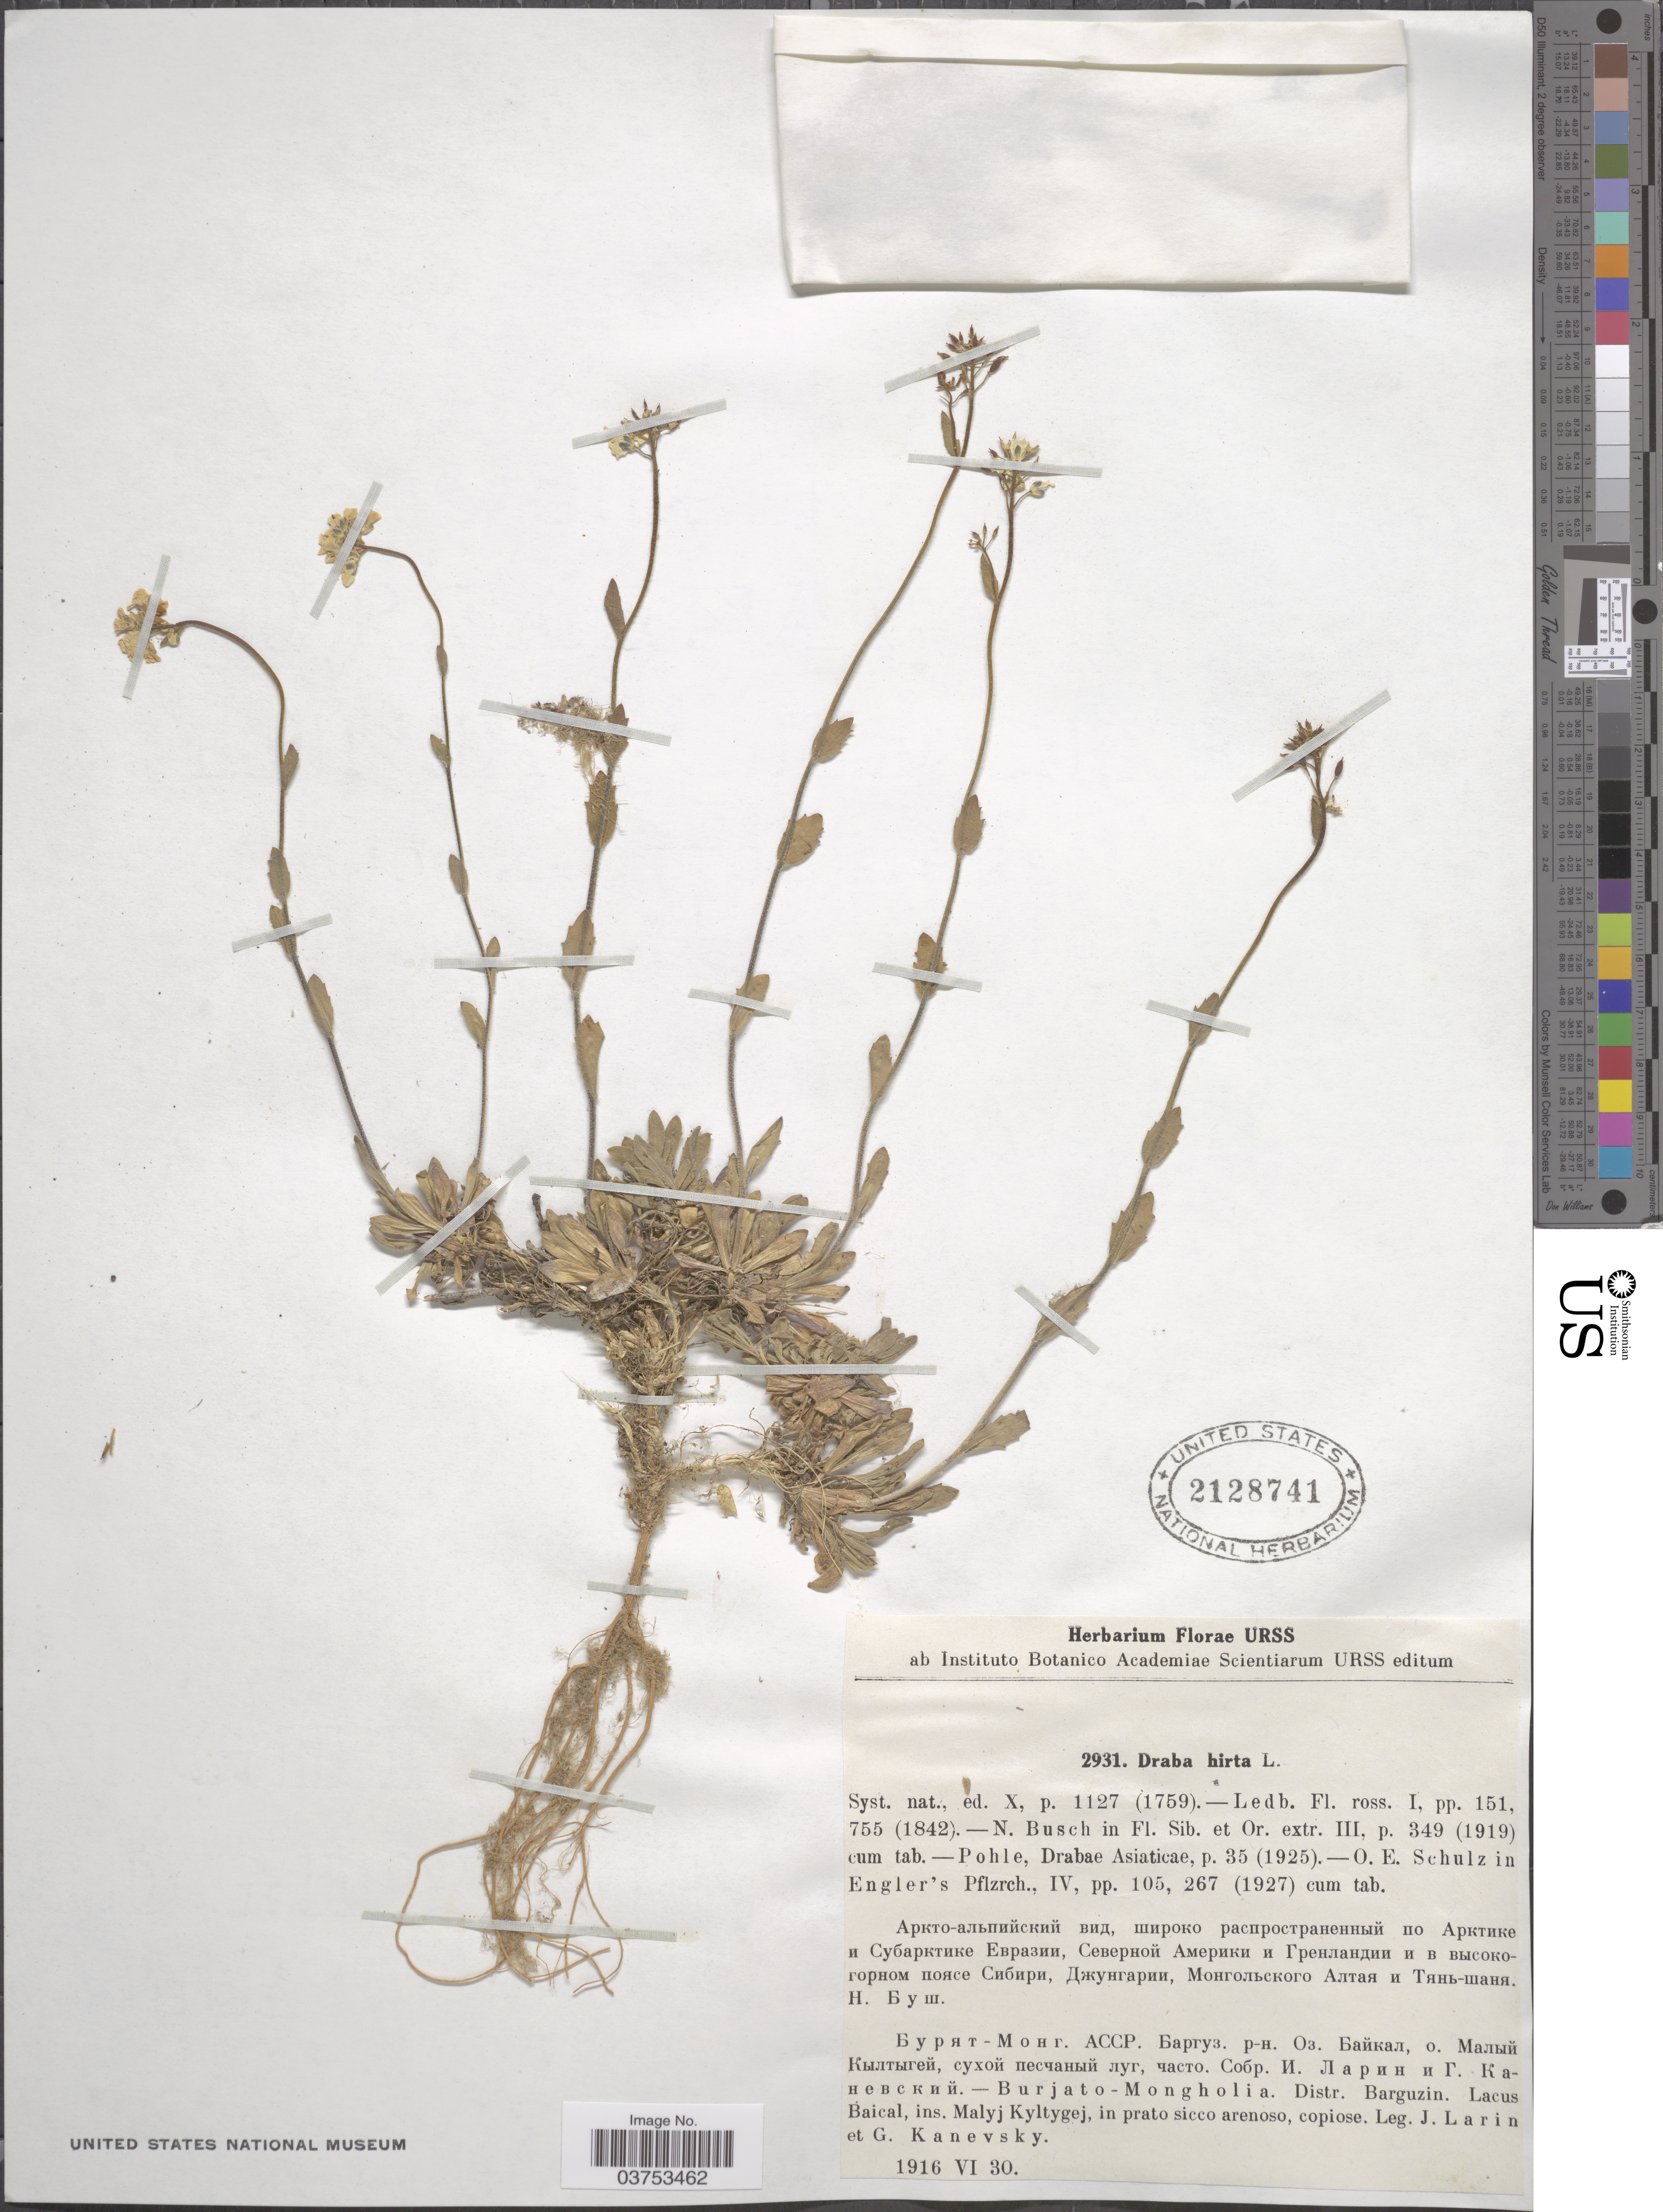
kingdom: Plantae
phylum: Tracheophyta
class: Magnoliopsida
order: Brassicales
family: Brassicaceae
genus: Draba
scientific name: Draba hirta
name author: L.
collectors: J. Larin & G. Kanevsky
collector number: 2931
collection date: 1916-06-30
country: Mongolia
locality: Burjato-Mongholia. Distr. Barguzin. Lacus Baical, ins. Malyj Kyltygej, in prato sicco arenoso, copiose.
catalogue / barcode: US 2128741